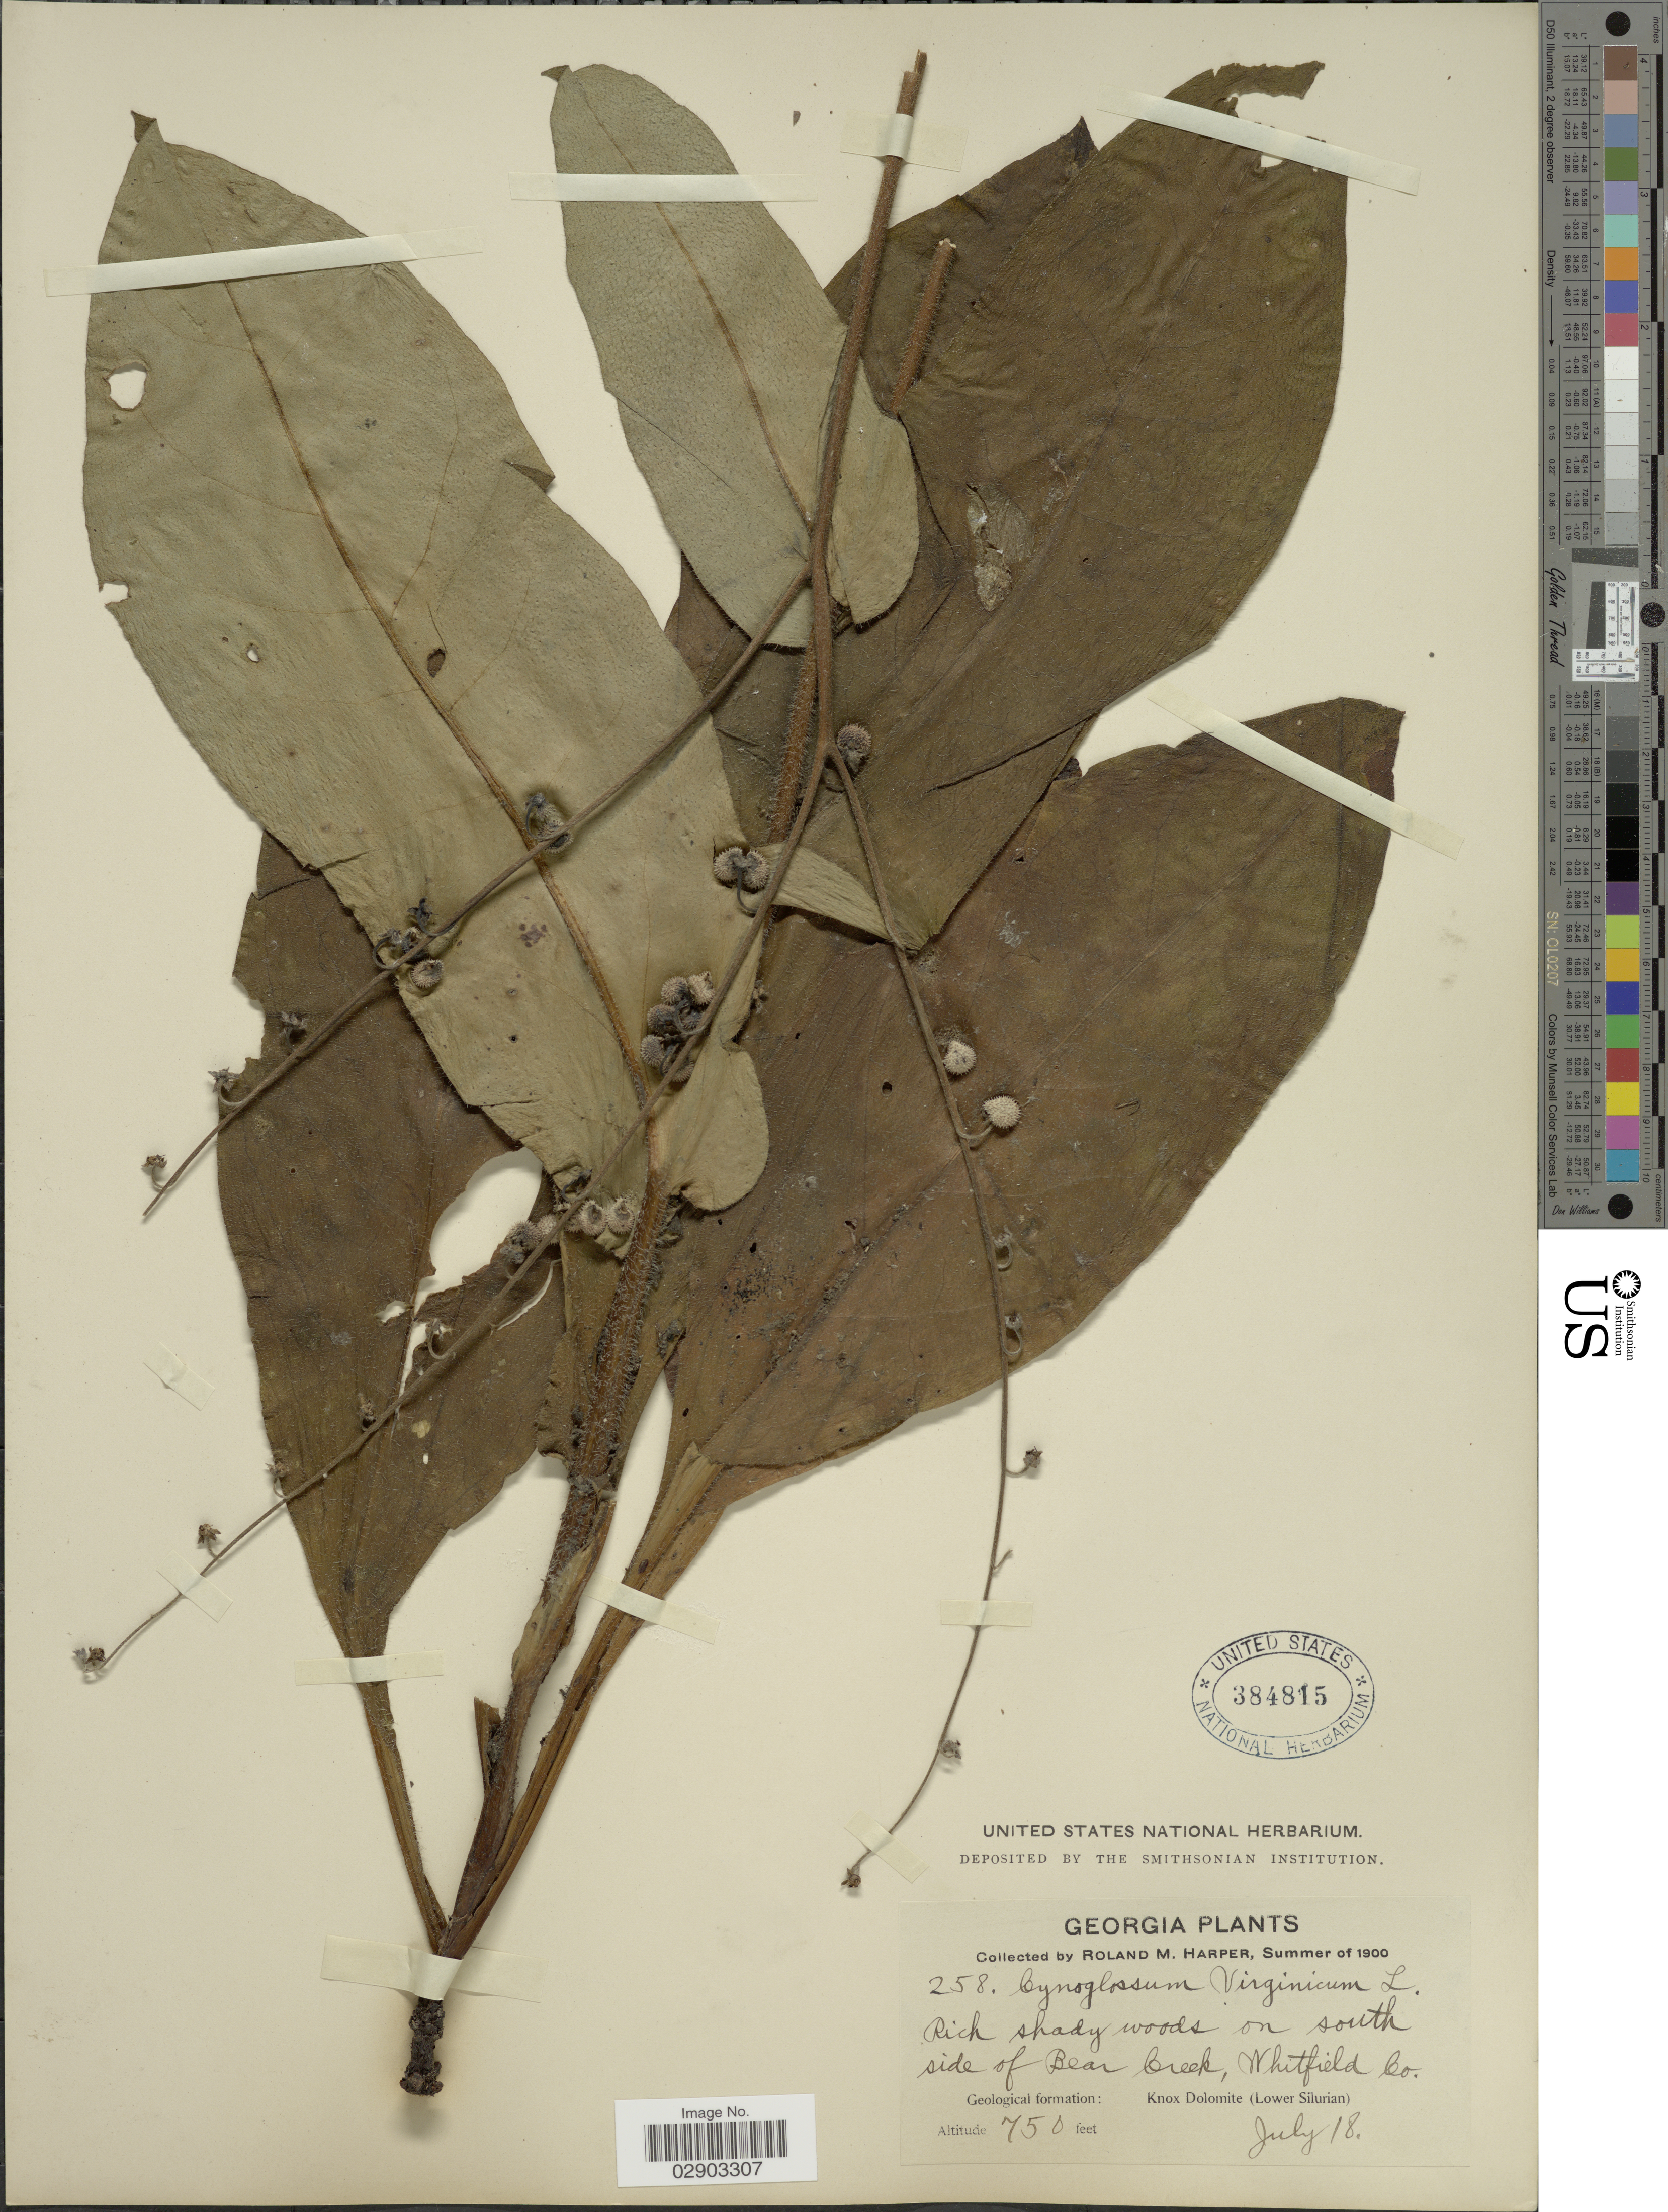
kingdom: Plantae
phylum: Tracheophyta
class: Magnoliopsida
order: Boraginales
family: Boraginaceae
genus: Cynoglossum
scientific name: Cynoglossum virginianum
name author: L.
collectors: R. M. Harper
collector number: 258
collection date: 1900-07-18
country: United States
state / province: Georgia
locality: On south side of Bear Creek, Whitfield Co. Geological formation: Knox Dolomite (Lower Silurian).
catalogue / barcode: US 384815